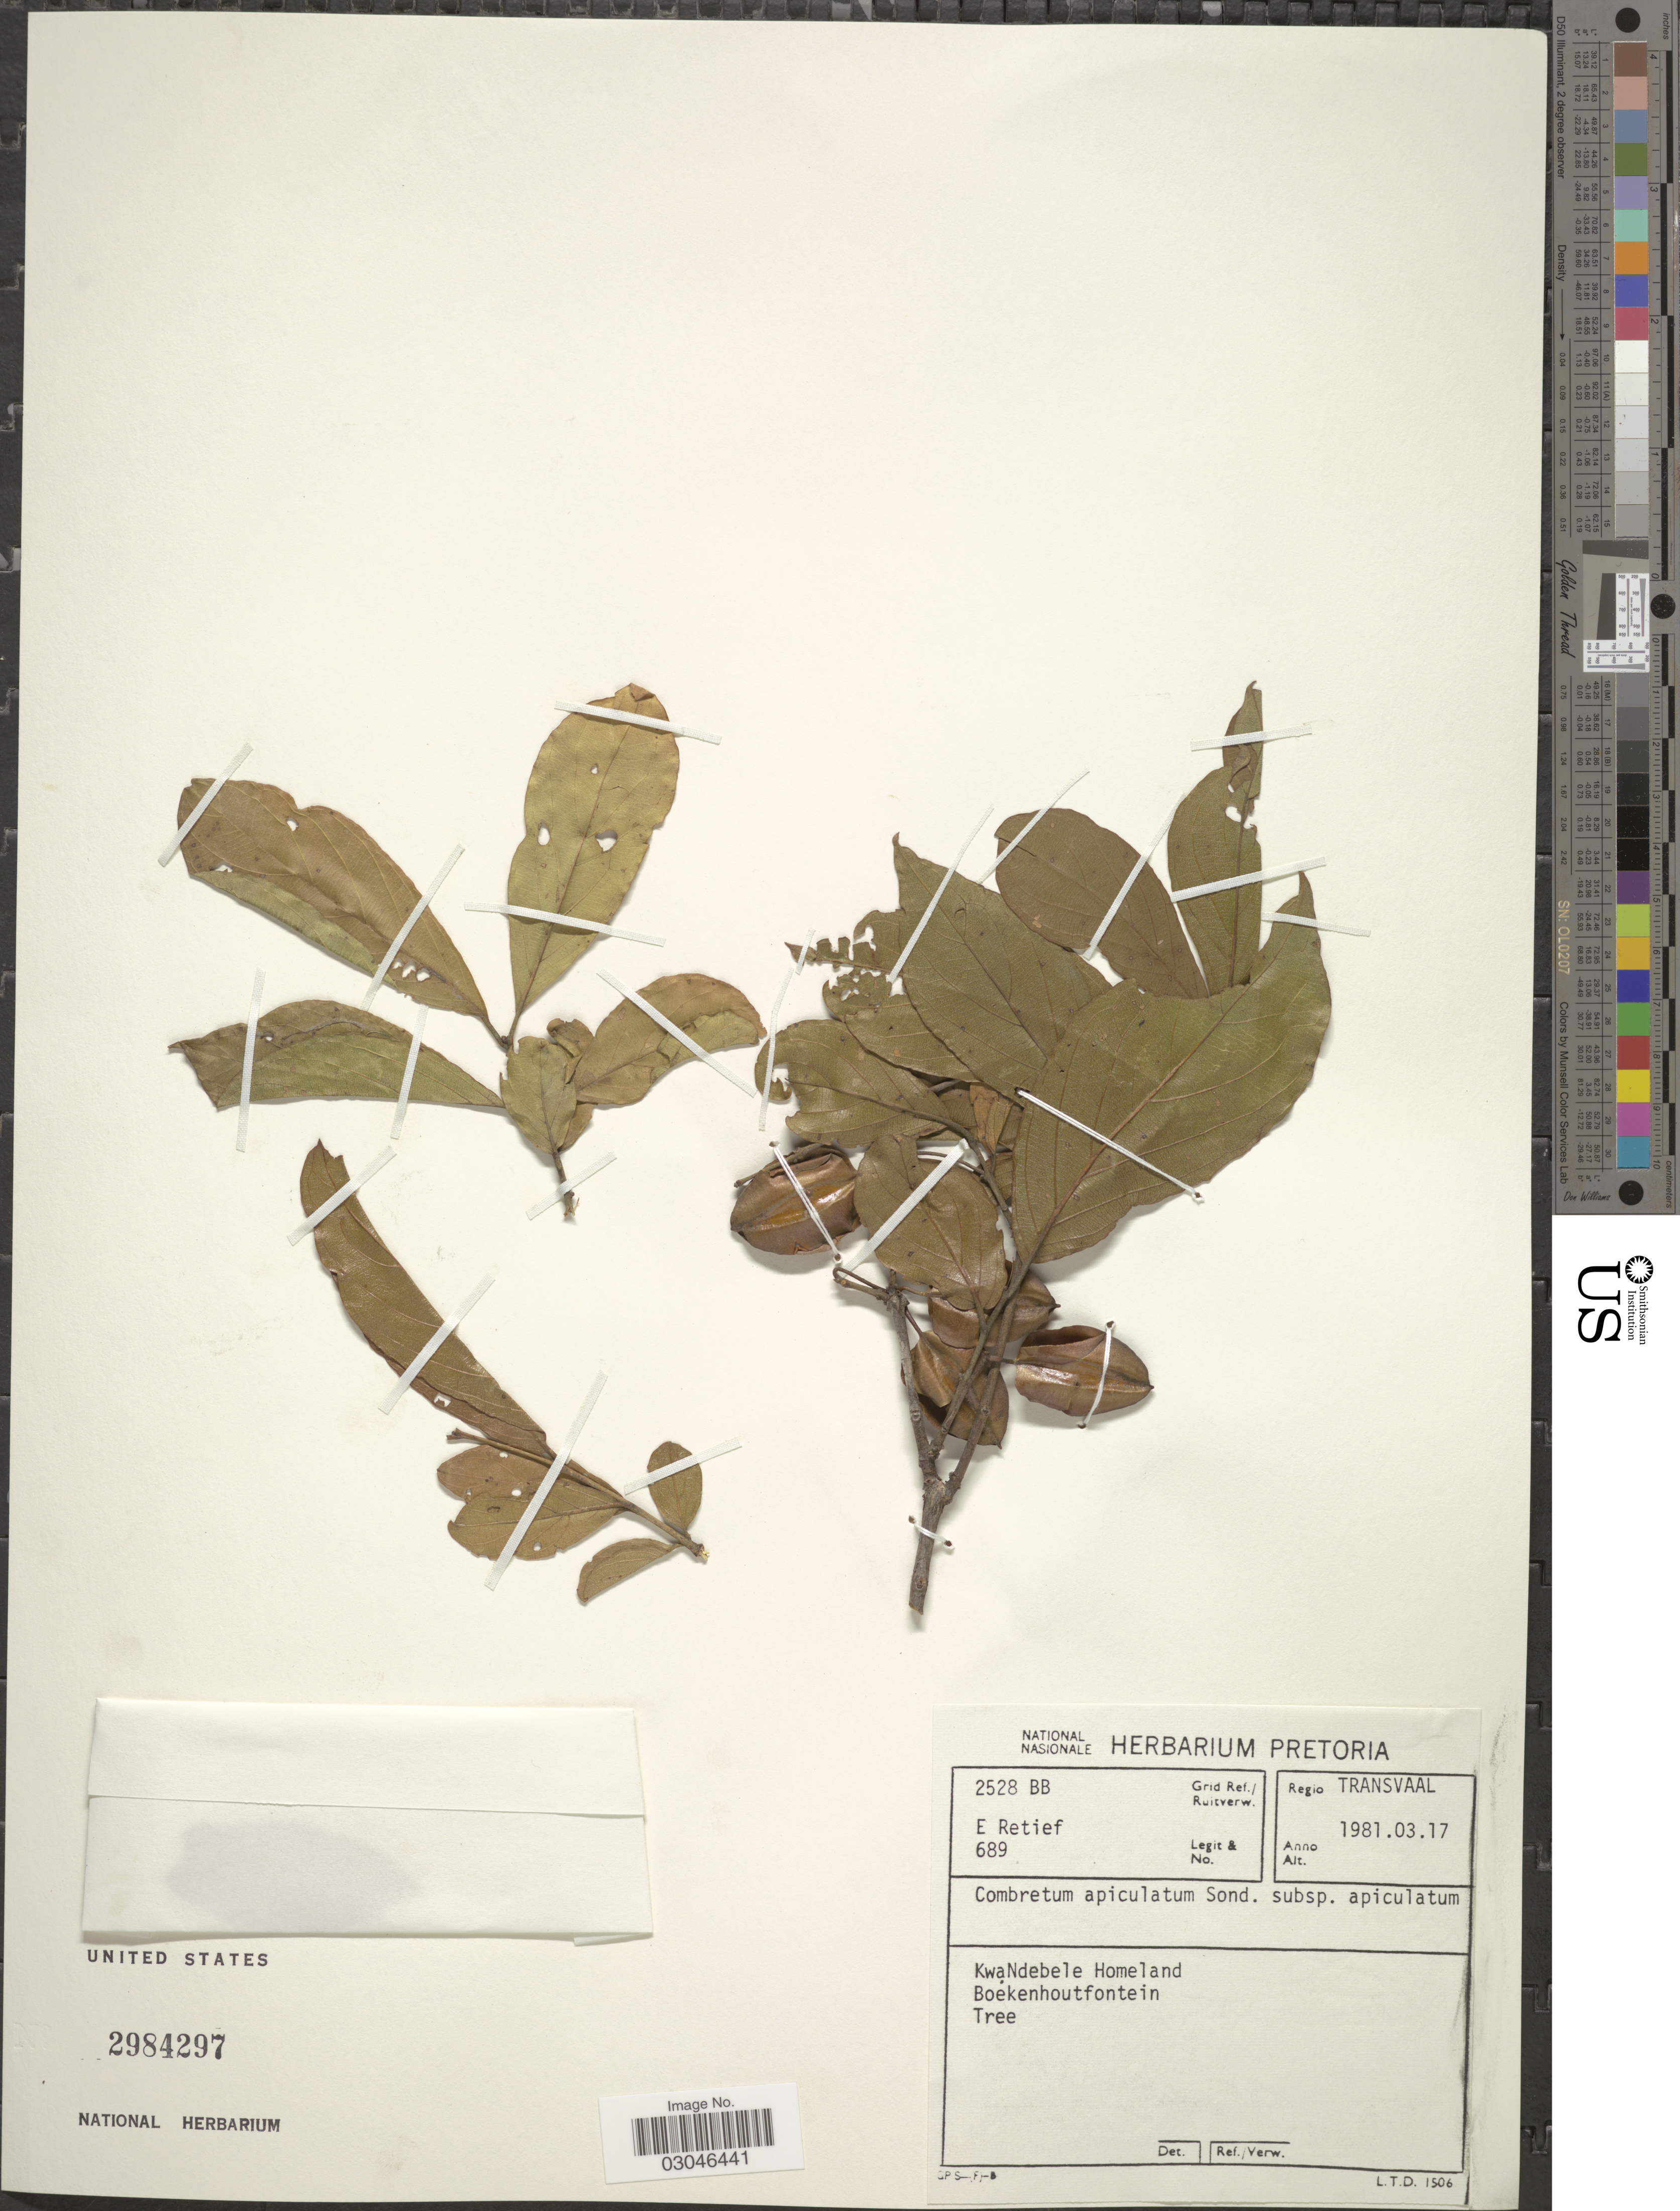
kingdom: Plantae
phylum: Tracheophyta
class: Magnoliopsida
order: Myrtales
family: Combretaceae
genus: Combretum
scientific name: Combretum apiculatum subsp. apiculatum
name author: Sond.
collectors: E. Retief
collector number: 689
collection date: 1981-03-17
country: South Africa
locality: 2528 BB. Grid Ref./Ruitverw. Regio Transvaal. KwaNdebele Homeland. Boekenhoutfontein.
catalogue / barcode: US 2984297